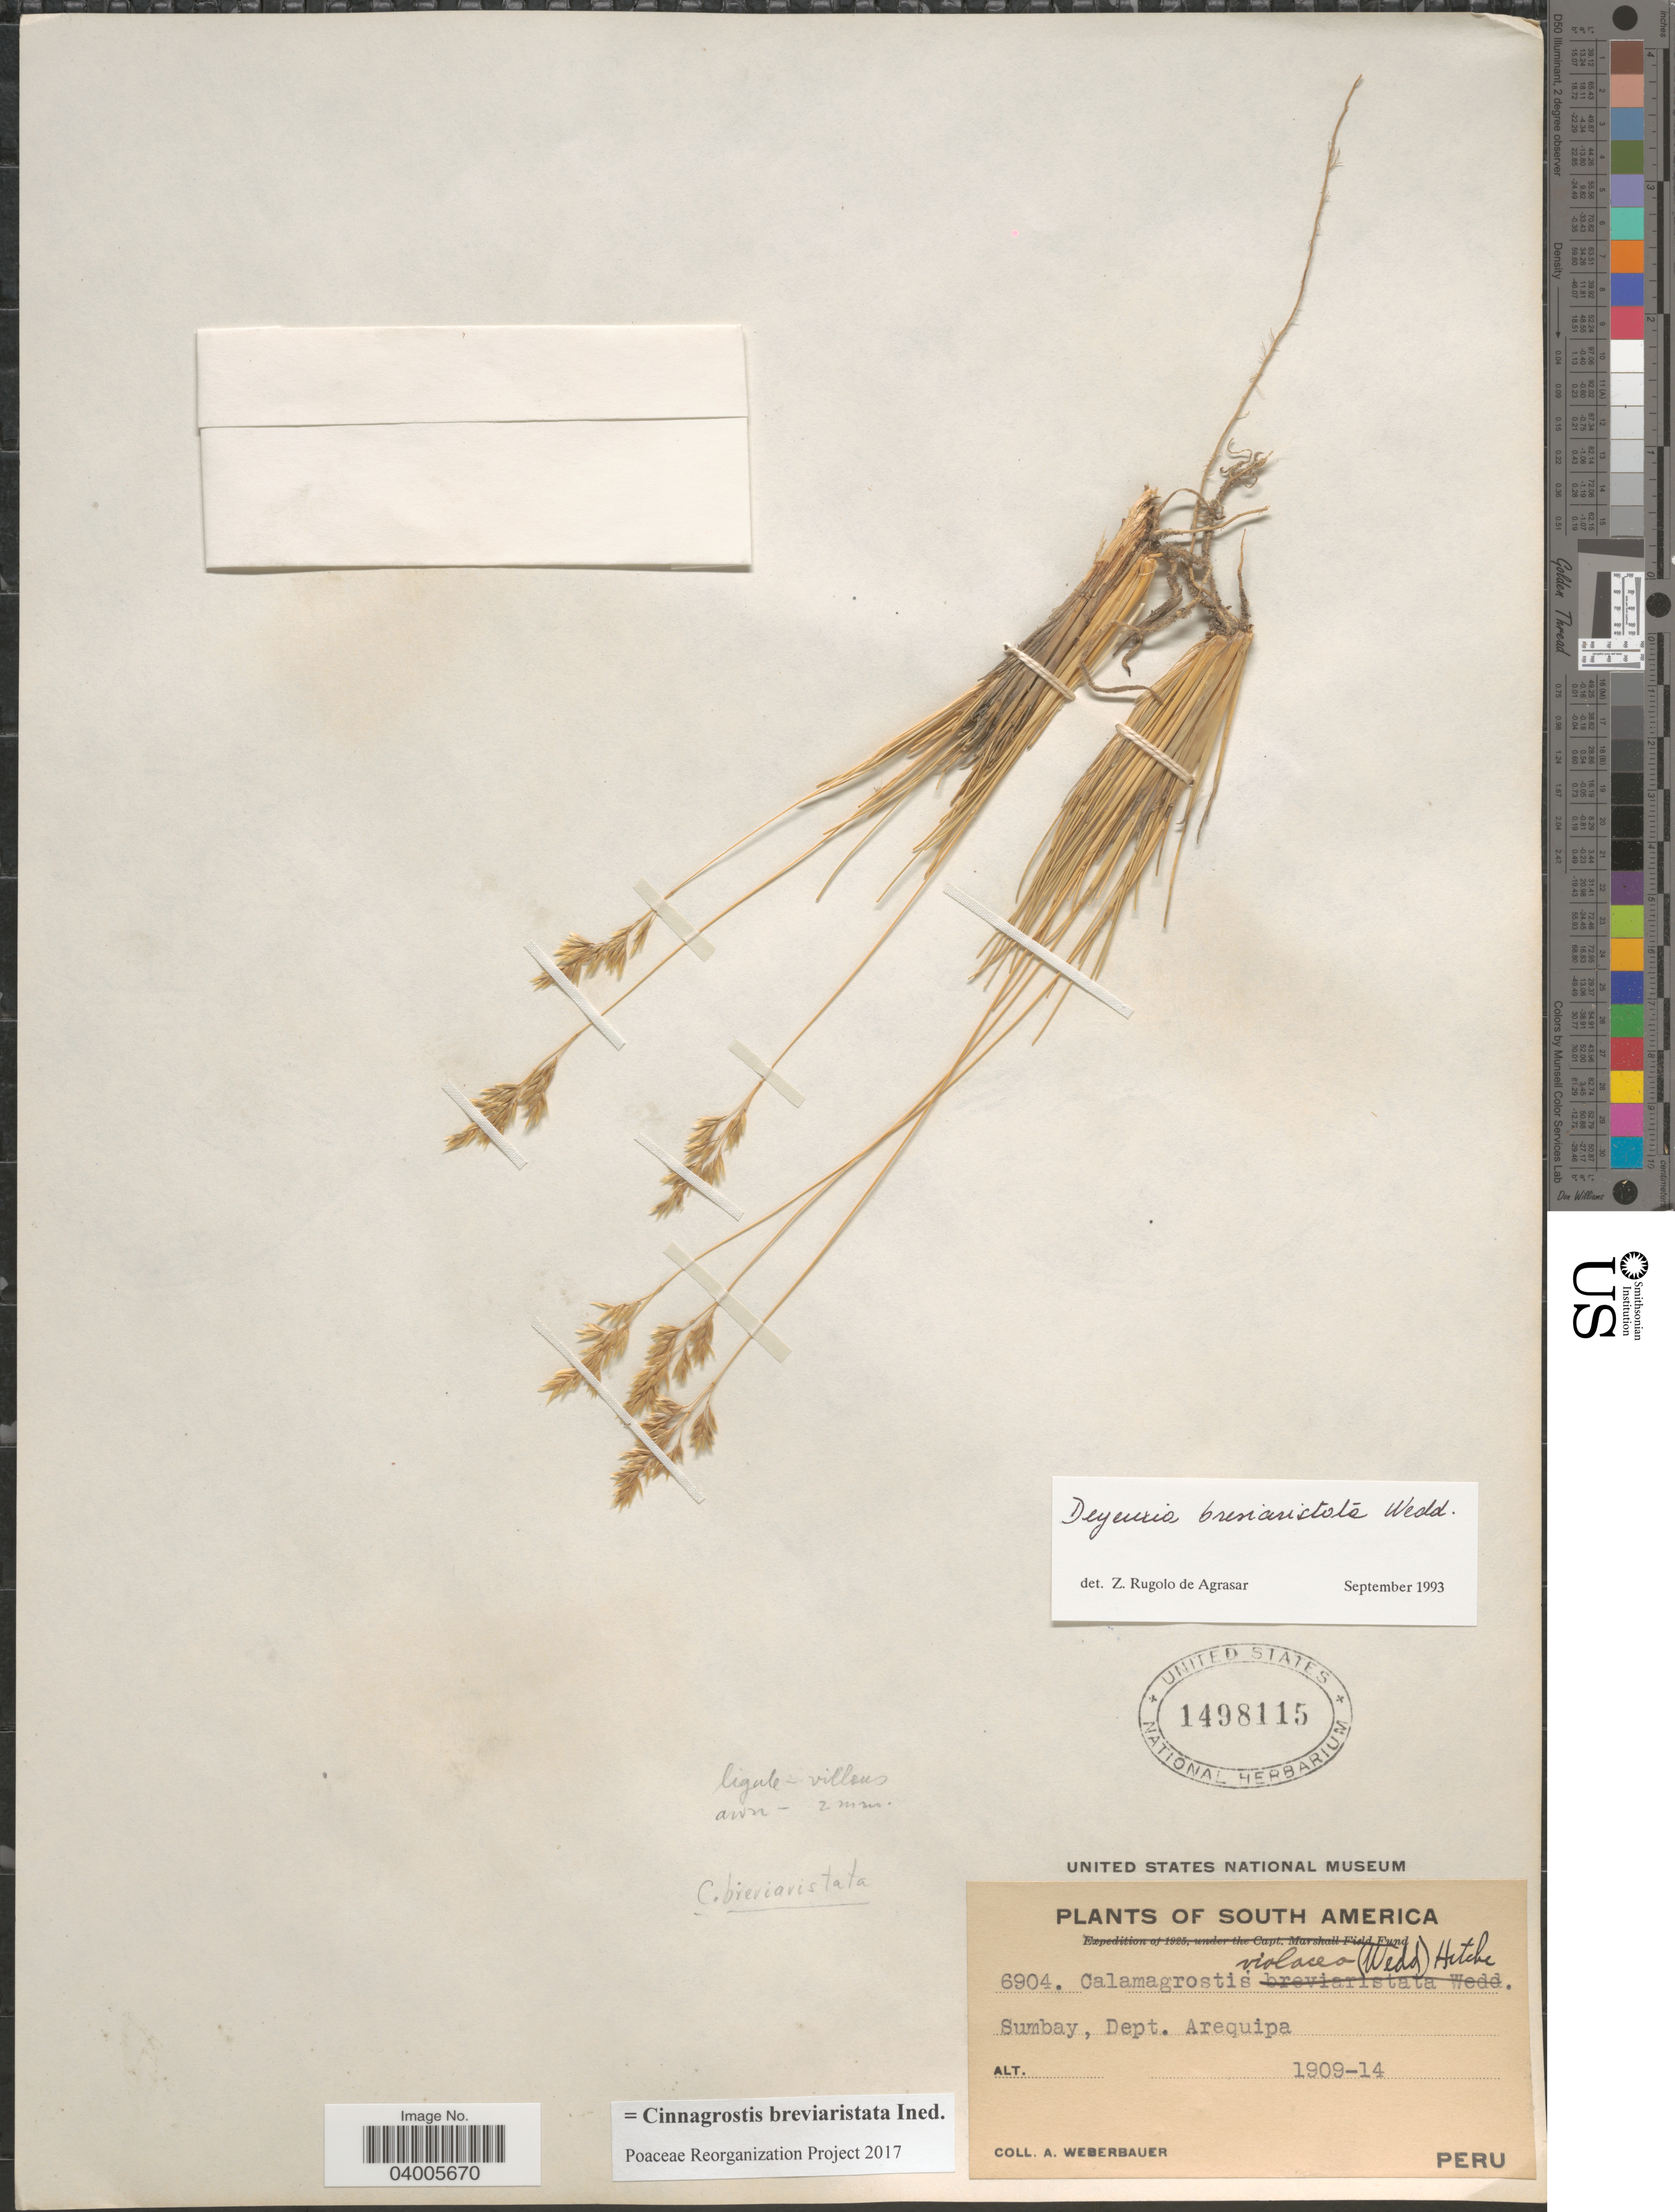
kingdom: Plantae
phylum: Tracheophyta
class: Liliopsida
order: Poales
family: Poaceae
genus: Cinnagrostis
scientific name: Cinnagrostis breviaristata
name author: (Wedd.) P.M. Peterson et al.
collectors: A. Weberbauer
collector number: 6904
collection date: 1909/1914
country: Peru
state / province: Arequipa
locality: Sumbay, Dept. Arequipa.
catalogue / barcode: US 1498115